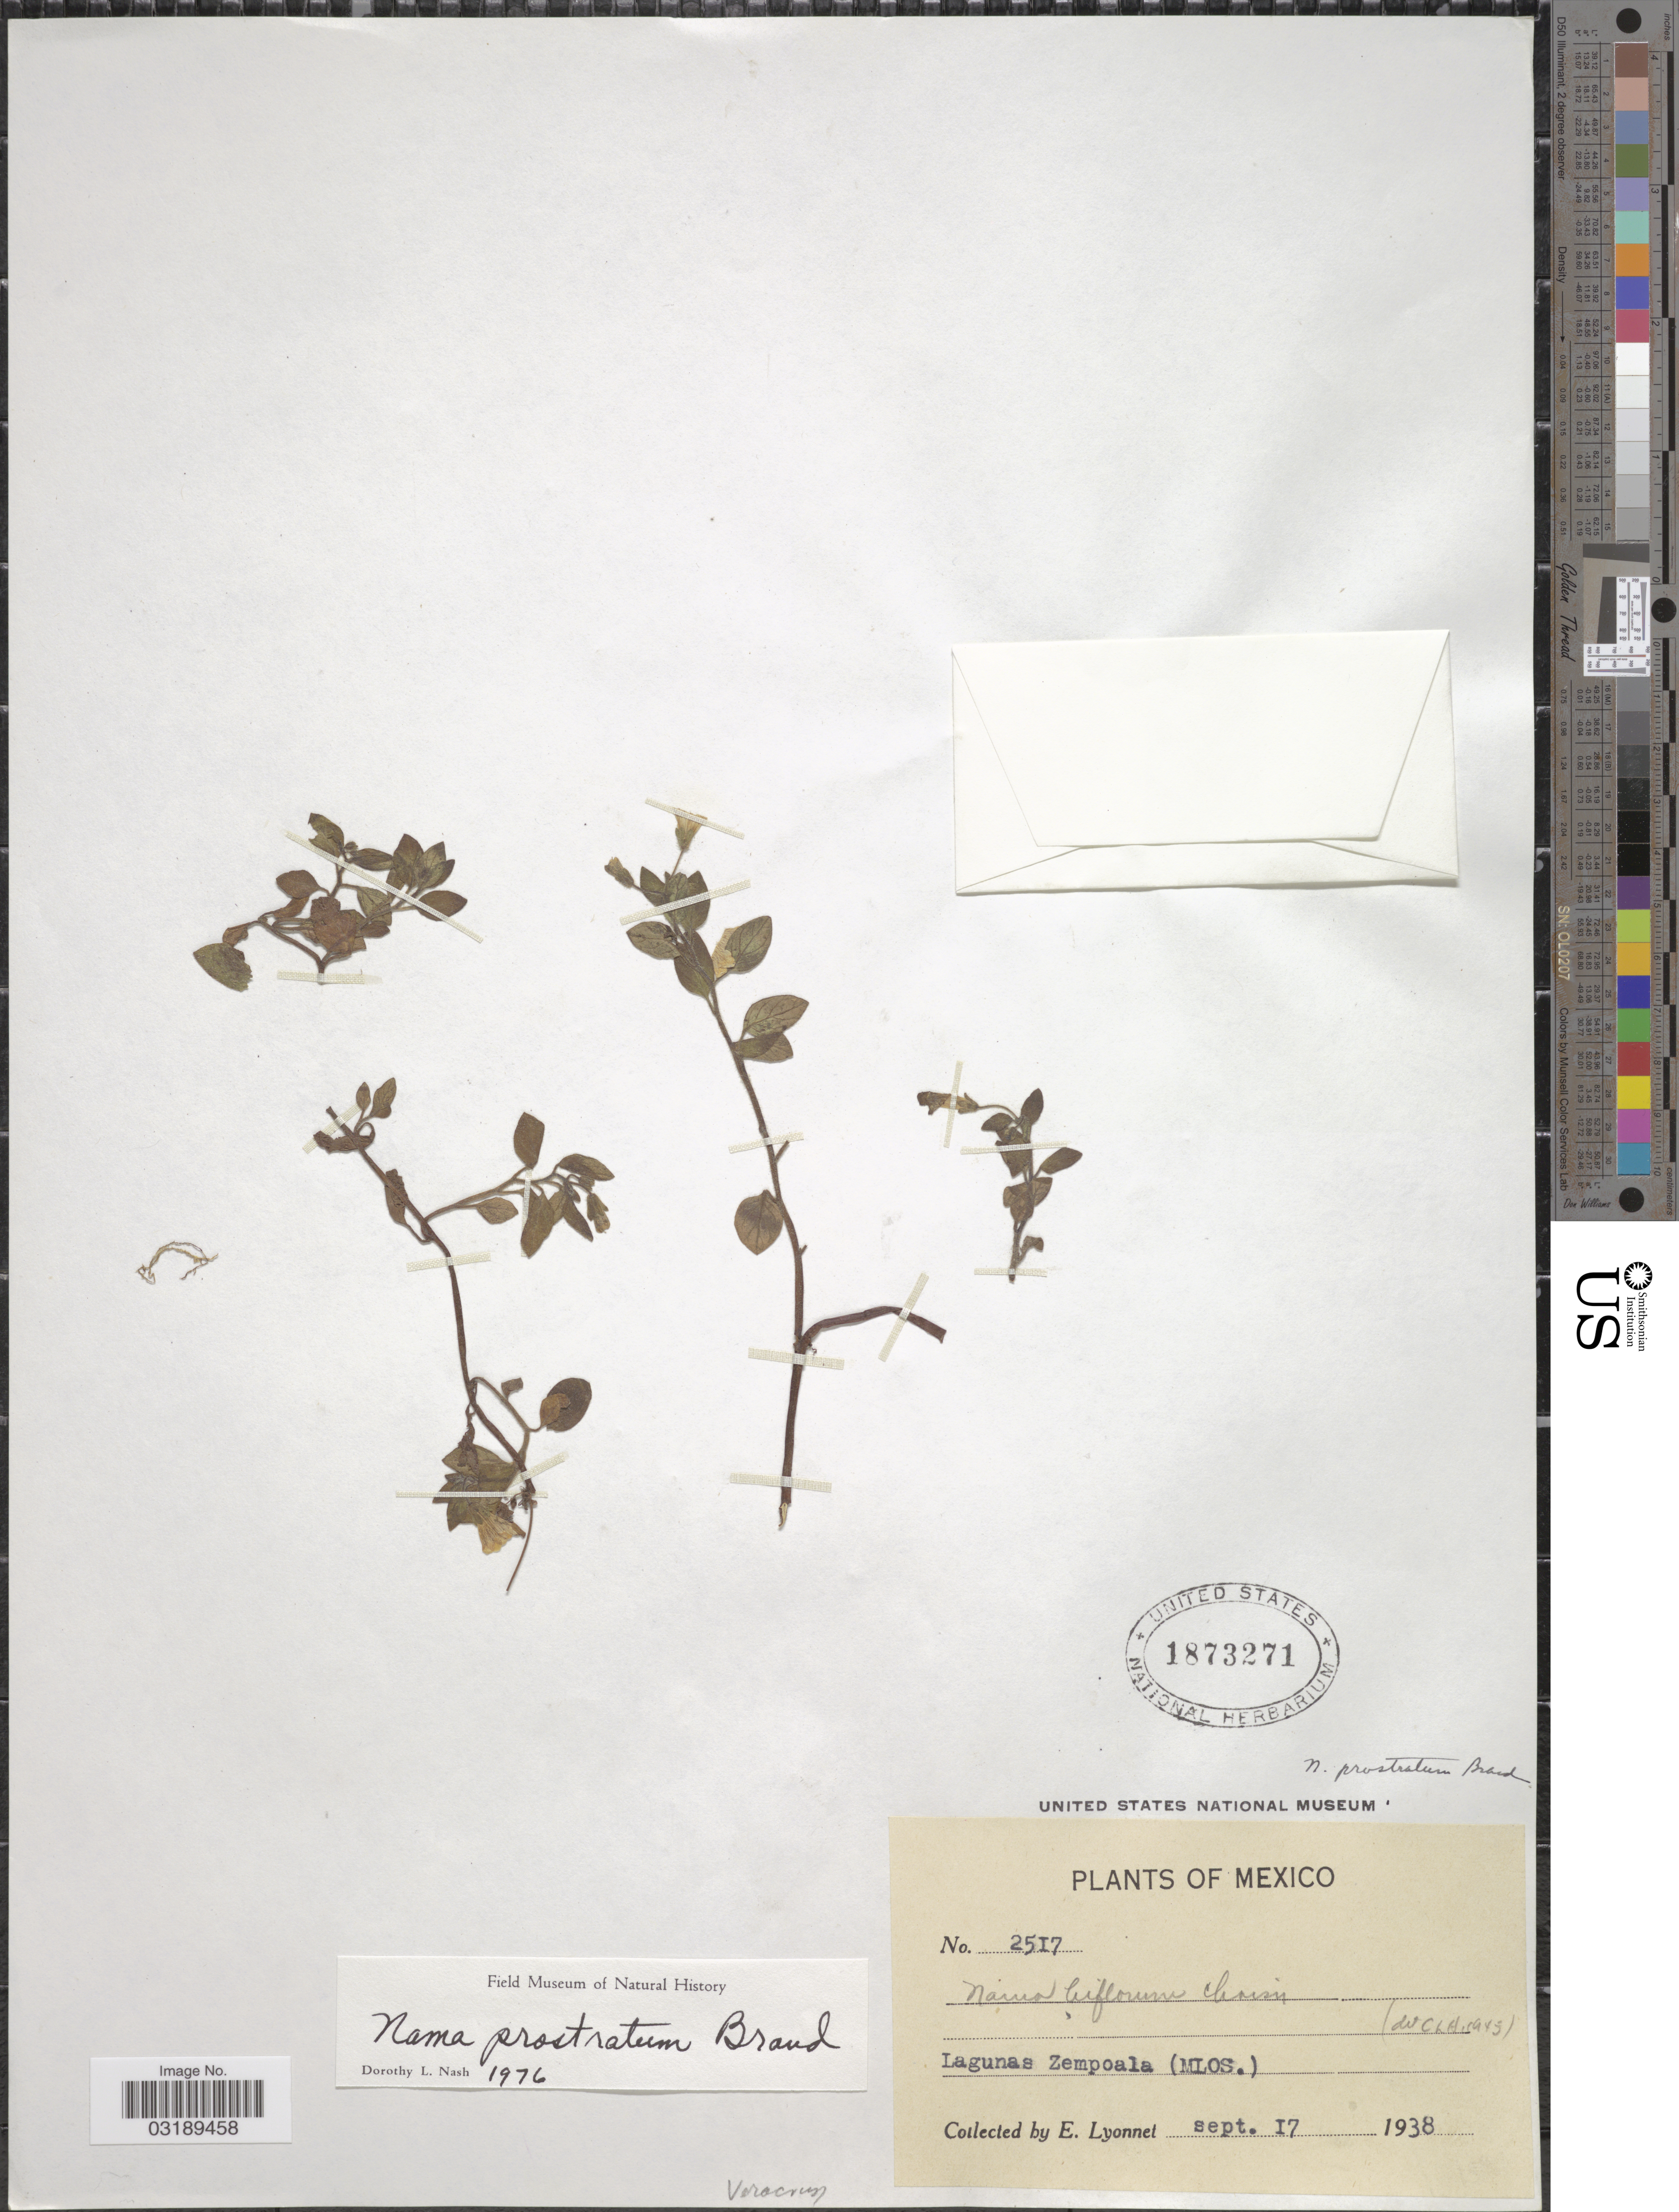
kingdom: Plantae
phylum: Tracheophyta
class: Magnoliopsida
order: Boraginales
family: Namaceae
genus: Nama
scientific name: Nama prostrata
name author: Brand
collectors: E. Lyonnet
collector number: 2517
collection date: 1938-09-17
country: Mexico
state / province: Morelos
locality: Lagunas Zempoala (Mlos.).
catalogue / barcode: US 1873271